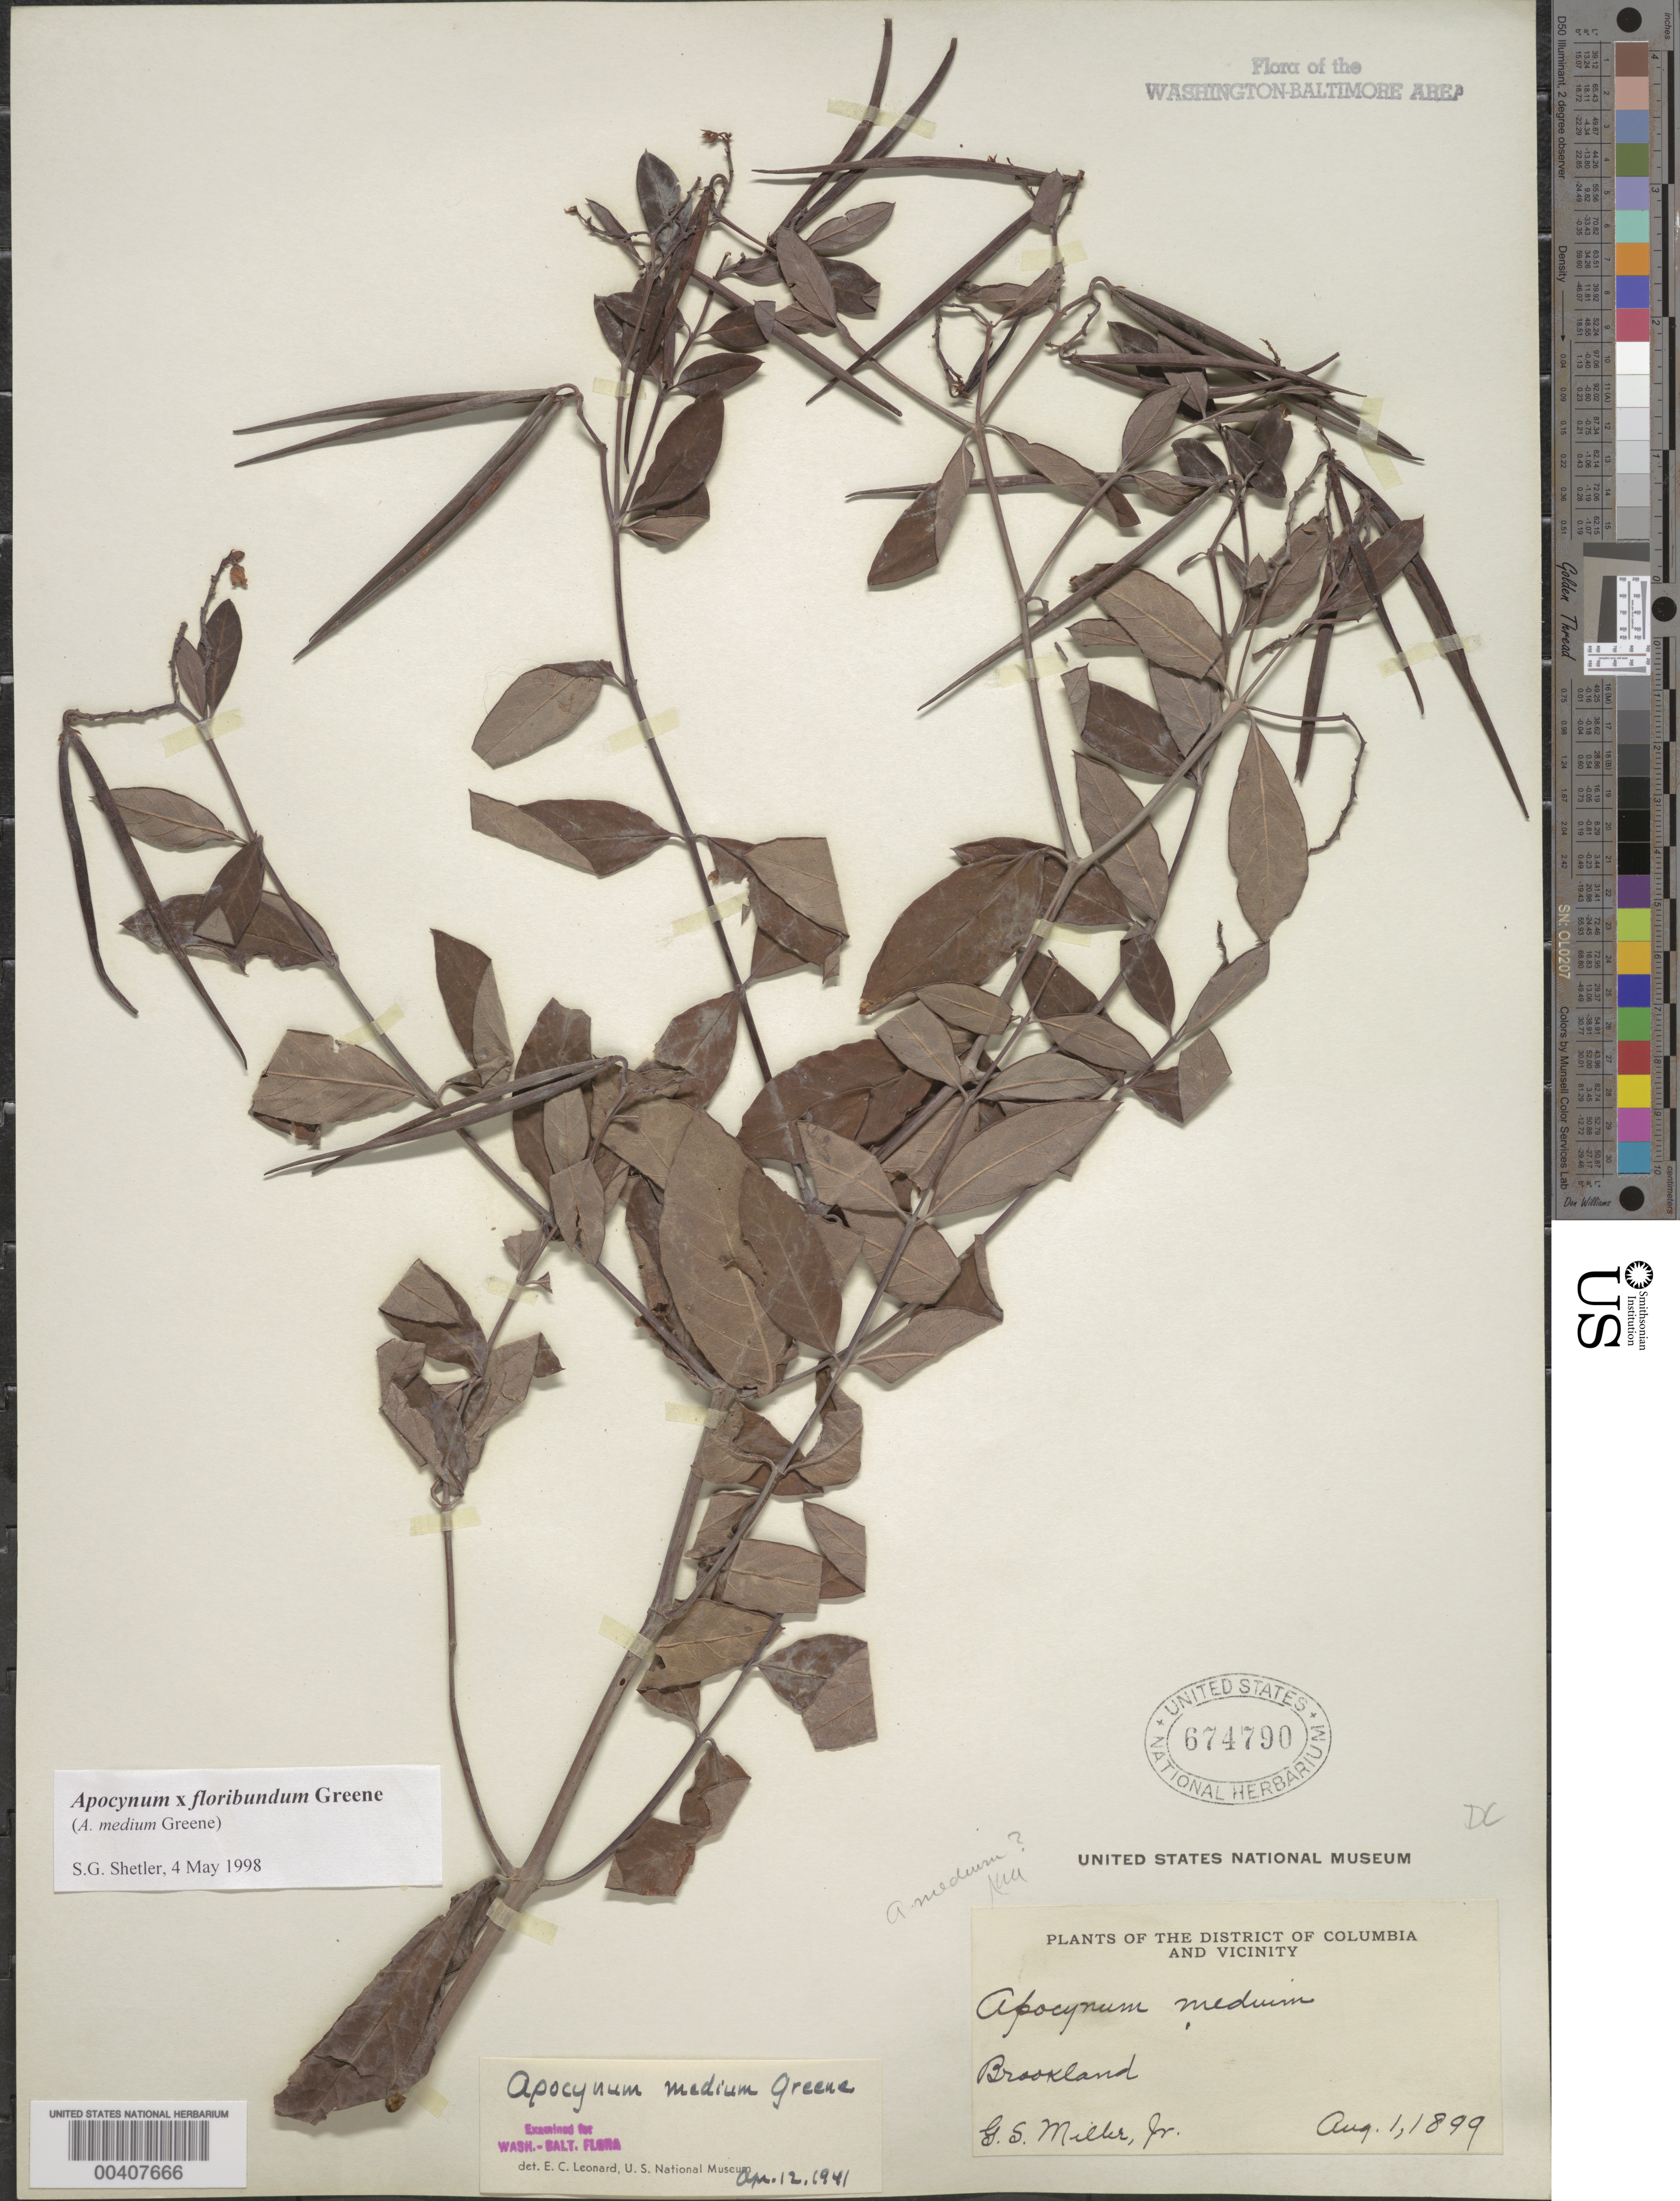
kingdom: Plantae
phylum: Tracheophyta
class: Magnoliopsida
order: Gentianales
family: Apocynaceae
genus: Apocynum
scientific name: Apocynum x floribundum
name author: Greene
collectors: G. S. Miller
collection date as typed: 01 Aug 1899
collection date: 1899-08-01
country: United States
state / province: District of Columbia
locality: Brookland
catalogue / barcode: US 674790